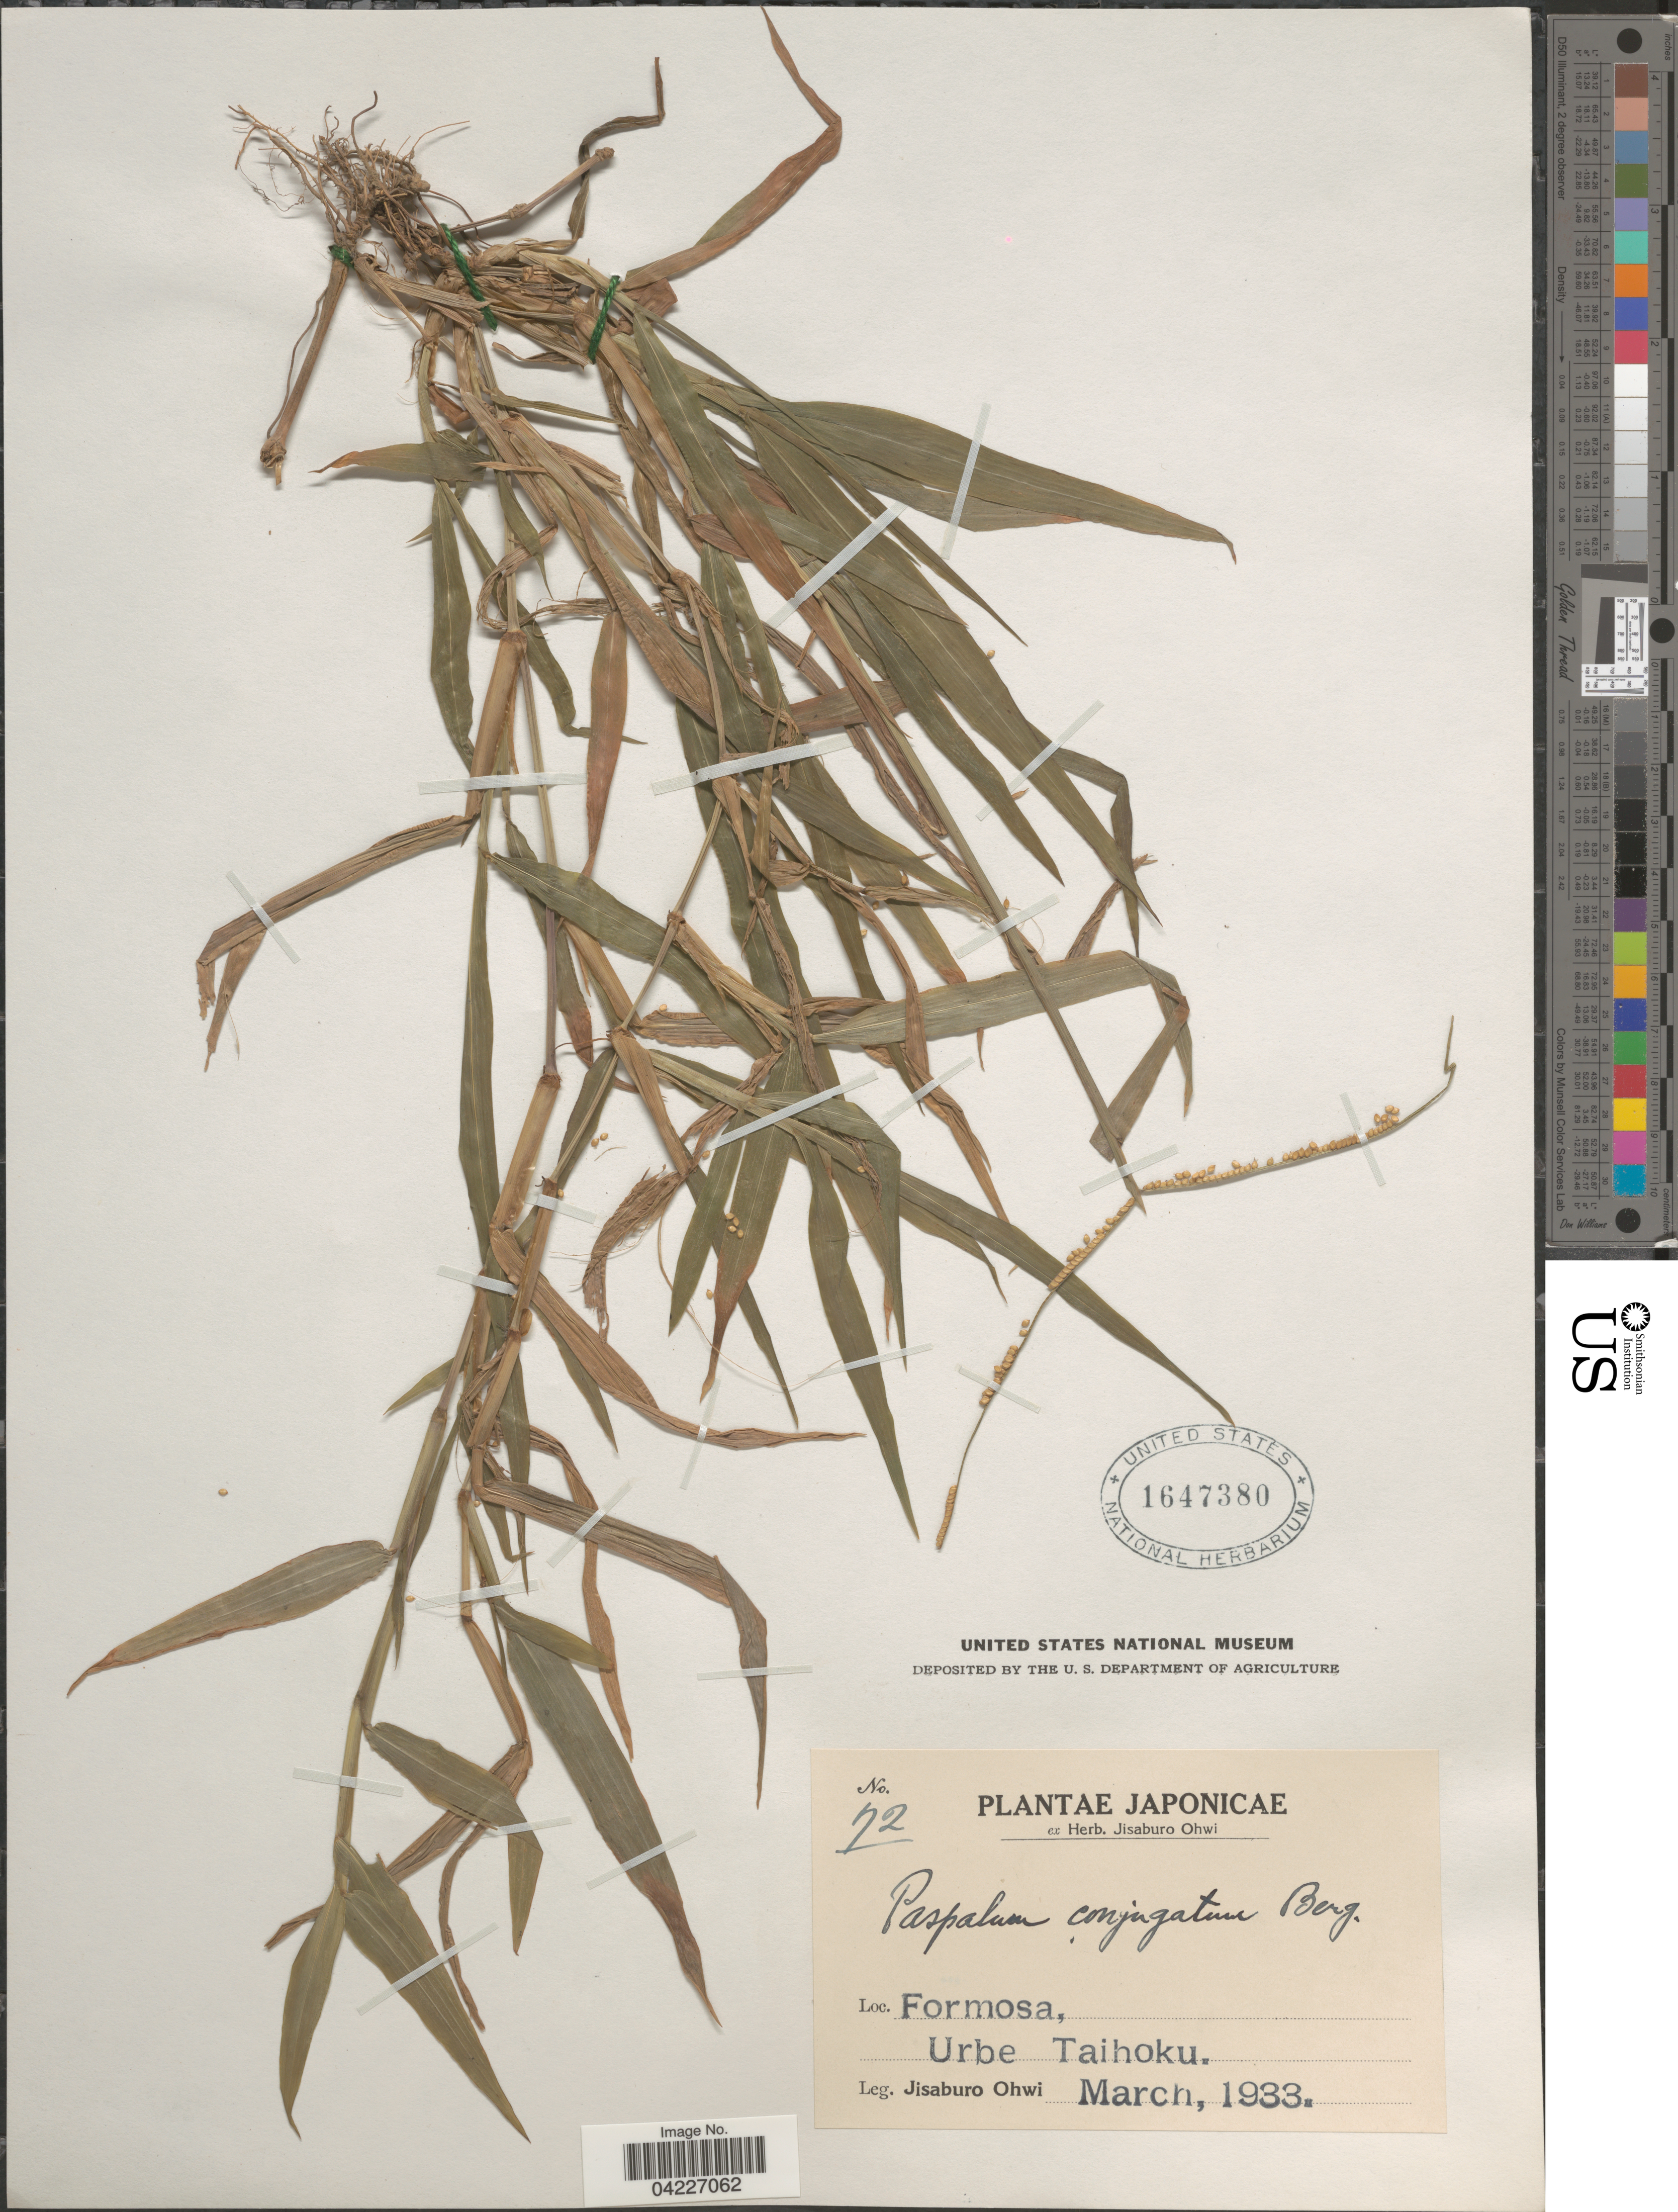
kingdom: Plantae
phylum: Tracheophyta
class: Liliopsida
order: Poales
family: Poaceae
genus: Paspalum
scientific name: Paspalum conjugatum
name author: P.J. Bergius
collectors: J. Ohwi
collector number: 72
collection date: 1933-03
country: Taiwan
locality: Formosa, Urbe Taihoku.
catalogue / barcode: US 1647380